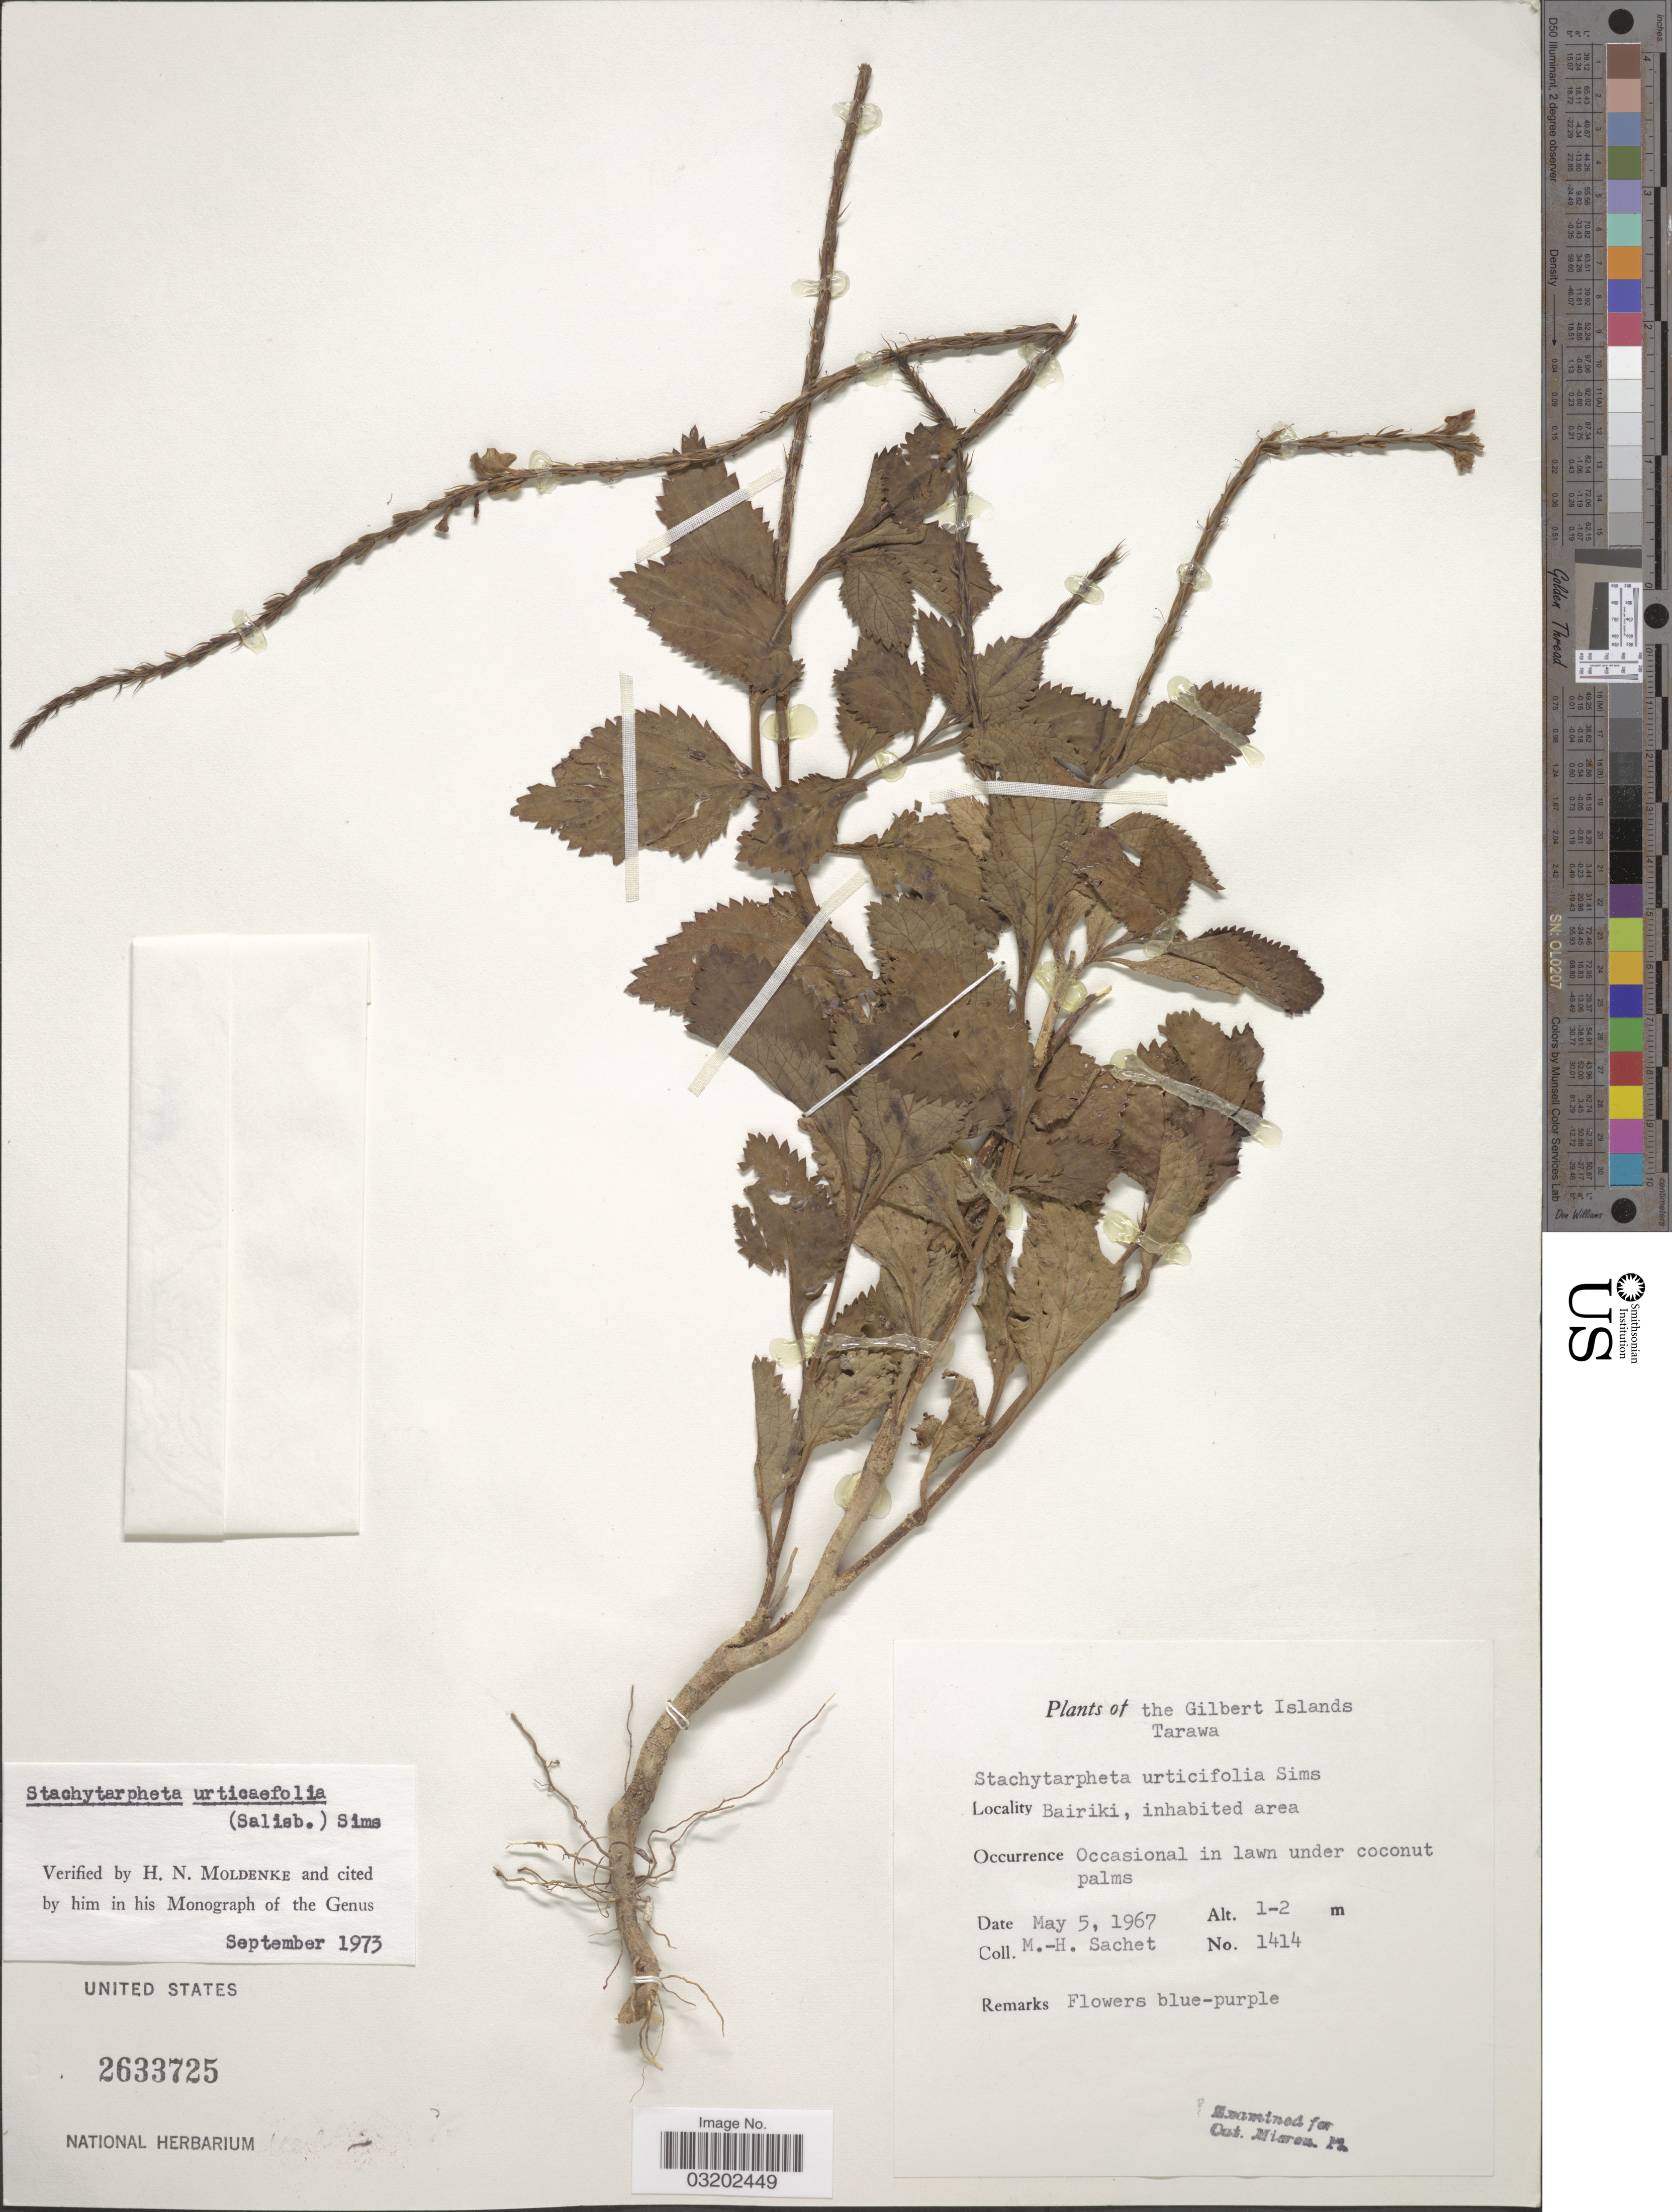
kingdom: Plantae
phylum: Tracheophyta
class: Magnoliopsida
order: Lamiales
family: Verbenaceae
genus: Stachytarpheta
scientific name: Stachytarpheta urticifolia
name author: Sims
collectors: M.-H. Sachet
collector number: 1414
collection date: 1967-05-05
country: Kiribati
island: Tarawa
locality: The Gilbert Islands, Tarawa. Bairiki.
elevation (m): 1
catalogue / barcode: US 2633725